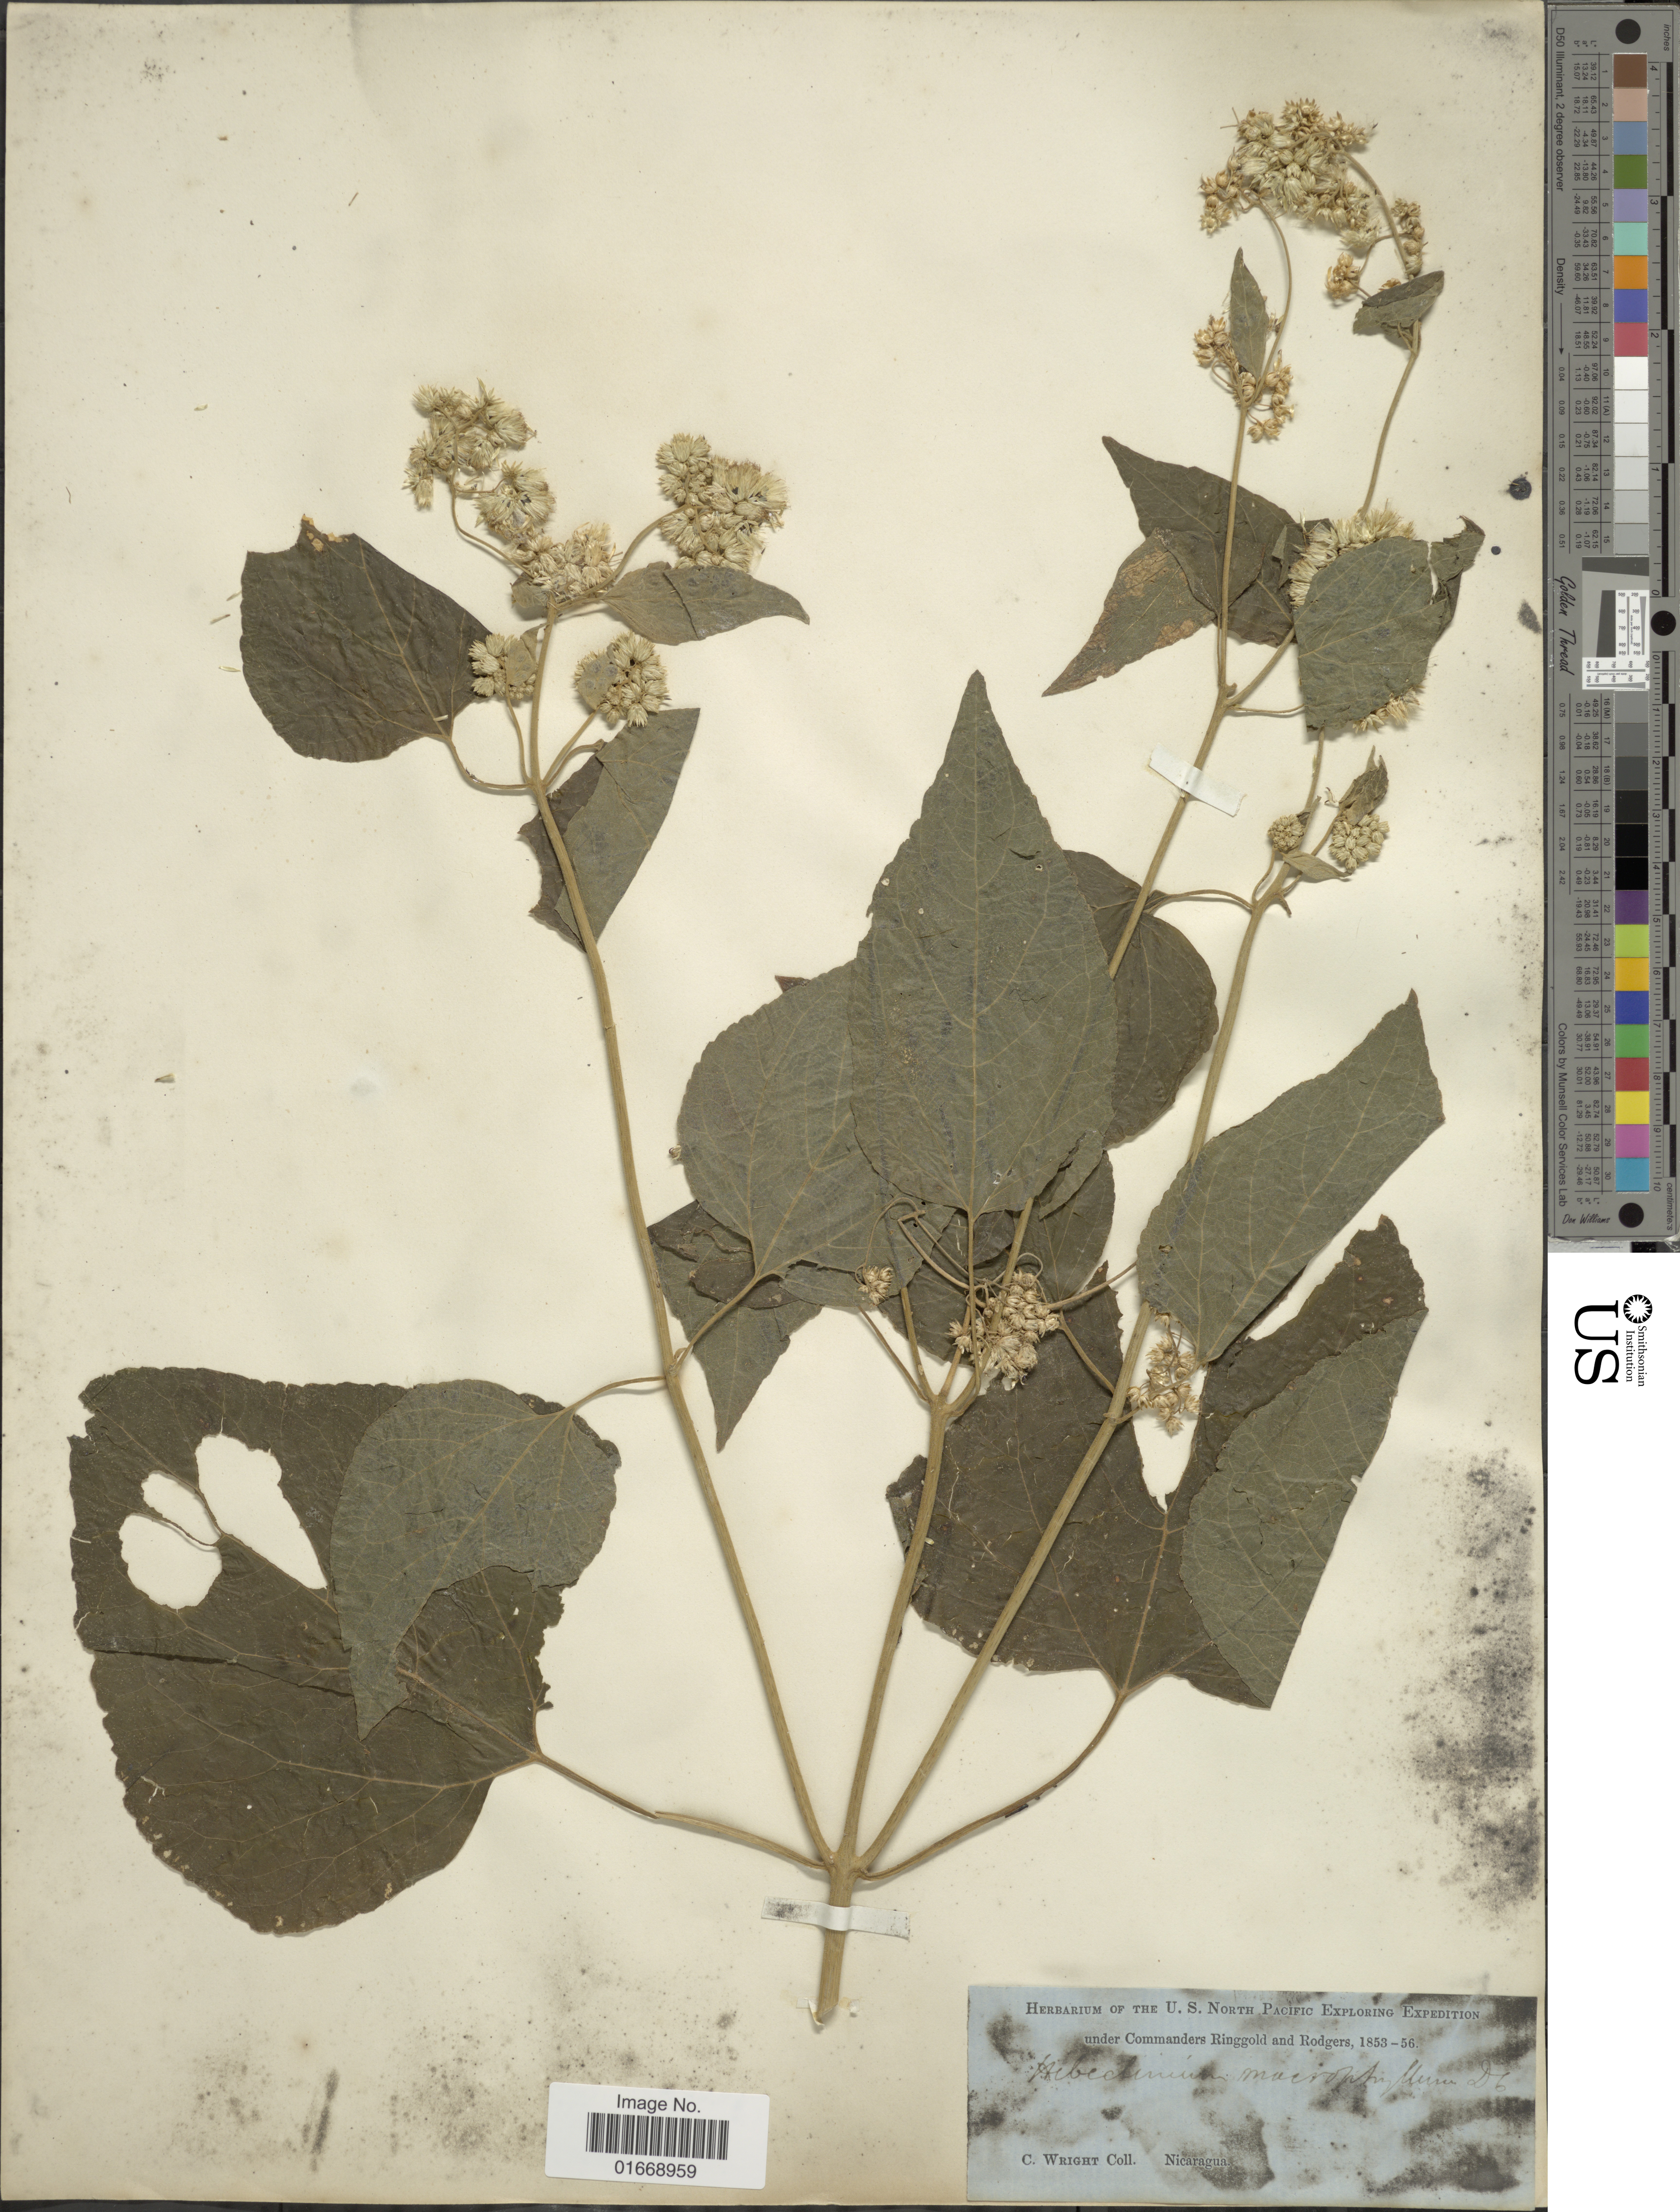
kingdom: Plantae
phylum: Tracheophyta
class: Magnoliopsida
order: Asterales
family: Asteraceae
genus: Hebeclinium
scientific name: Hebeclinium macrophyllum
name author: (L.) DC.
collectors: C. Wright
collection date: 1853/1856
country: Nicaragua